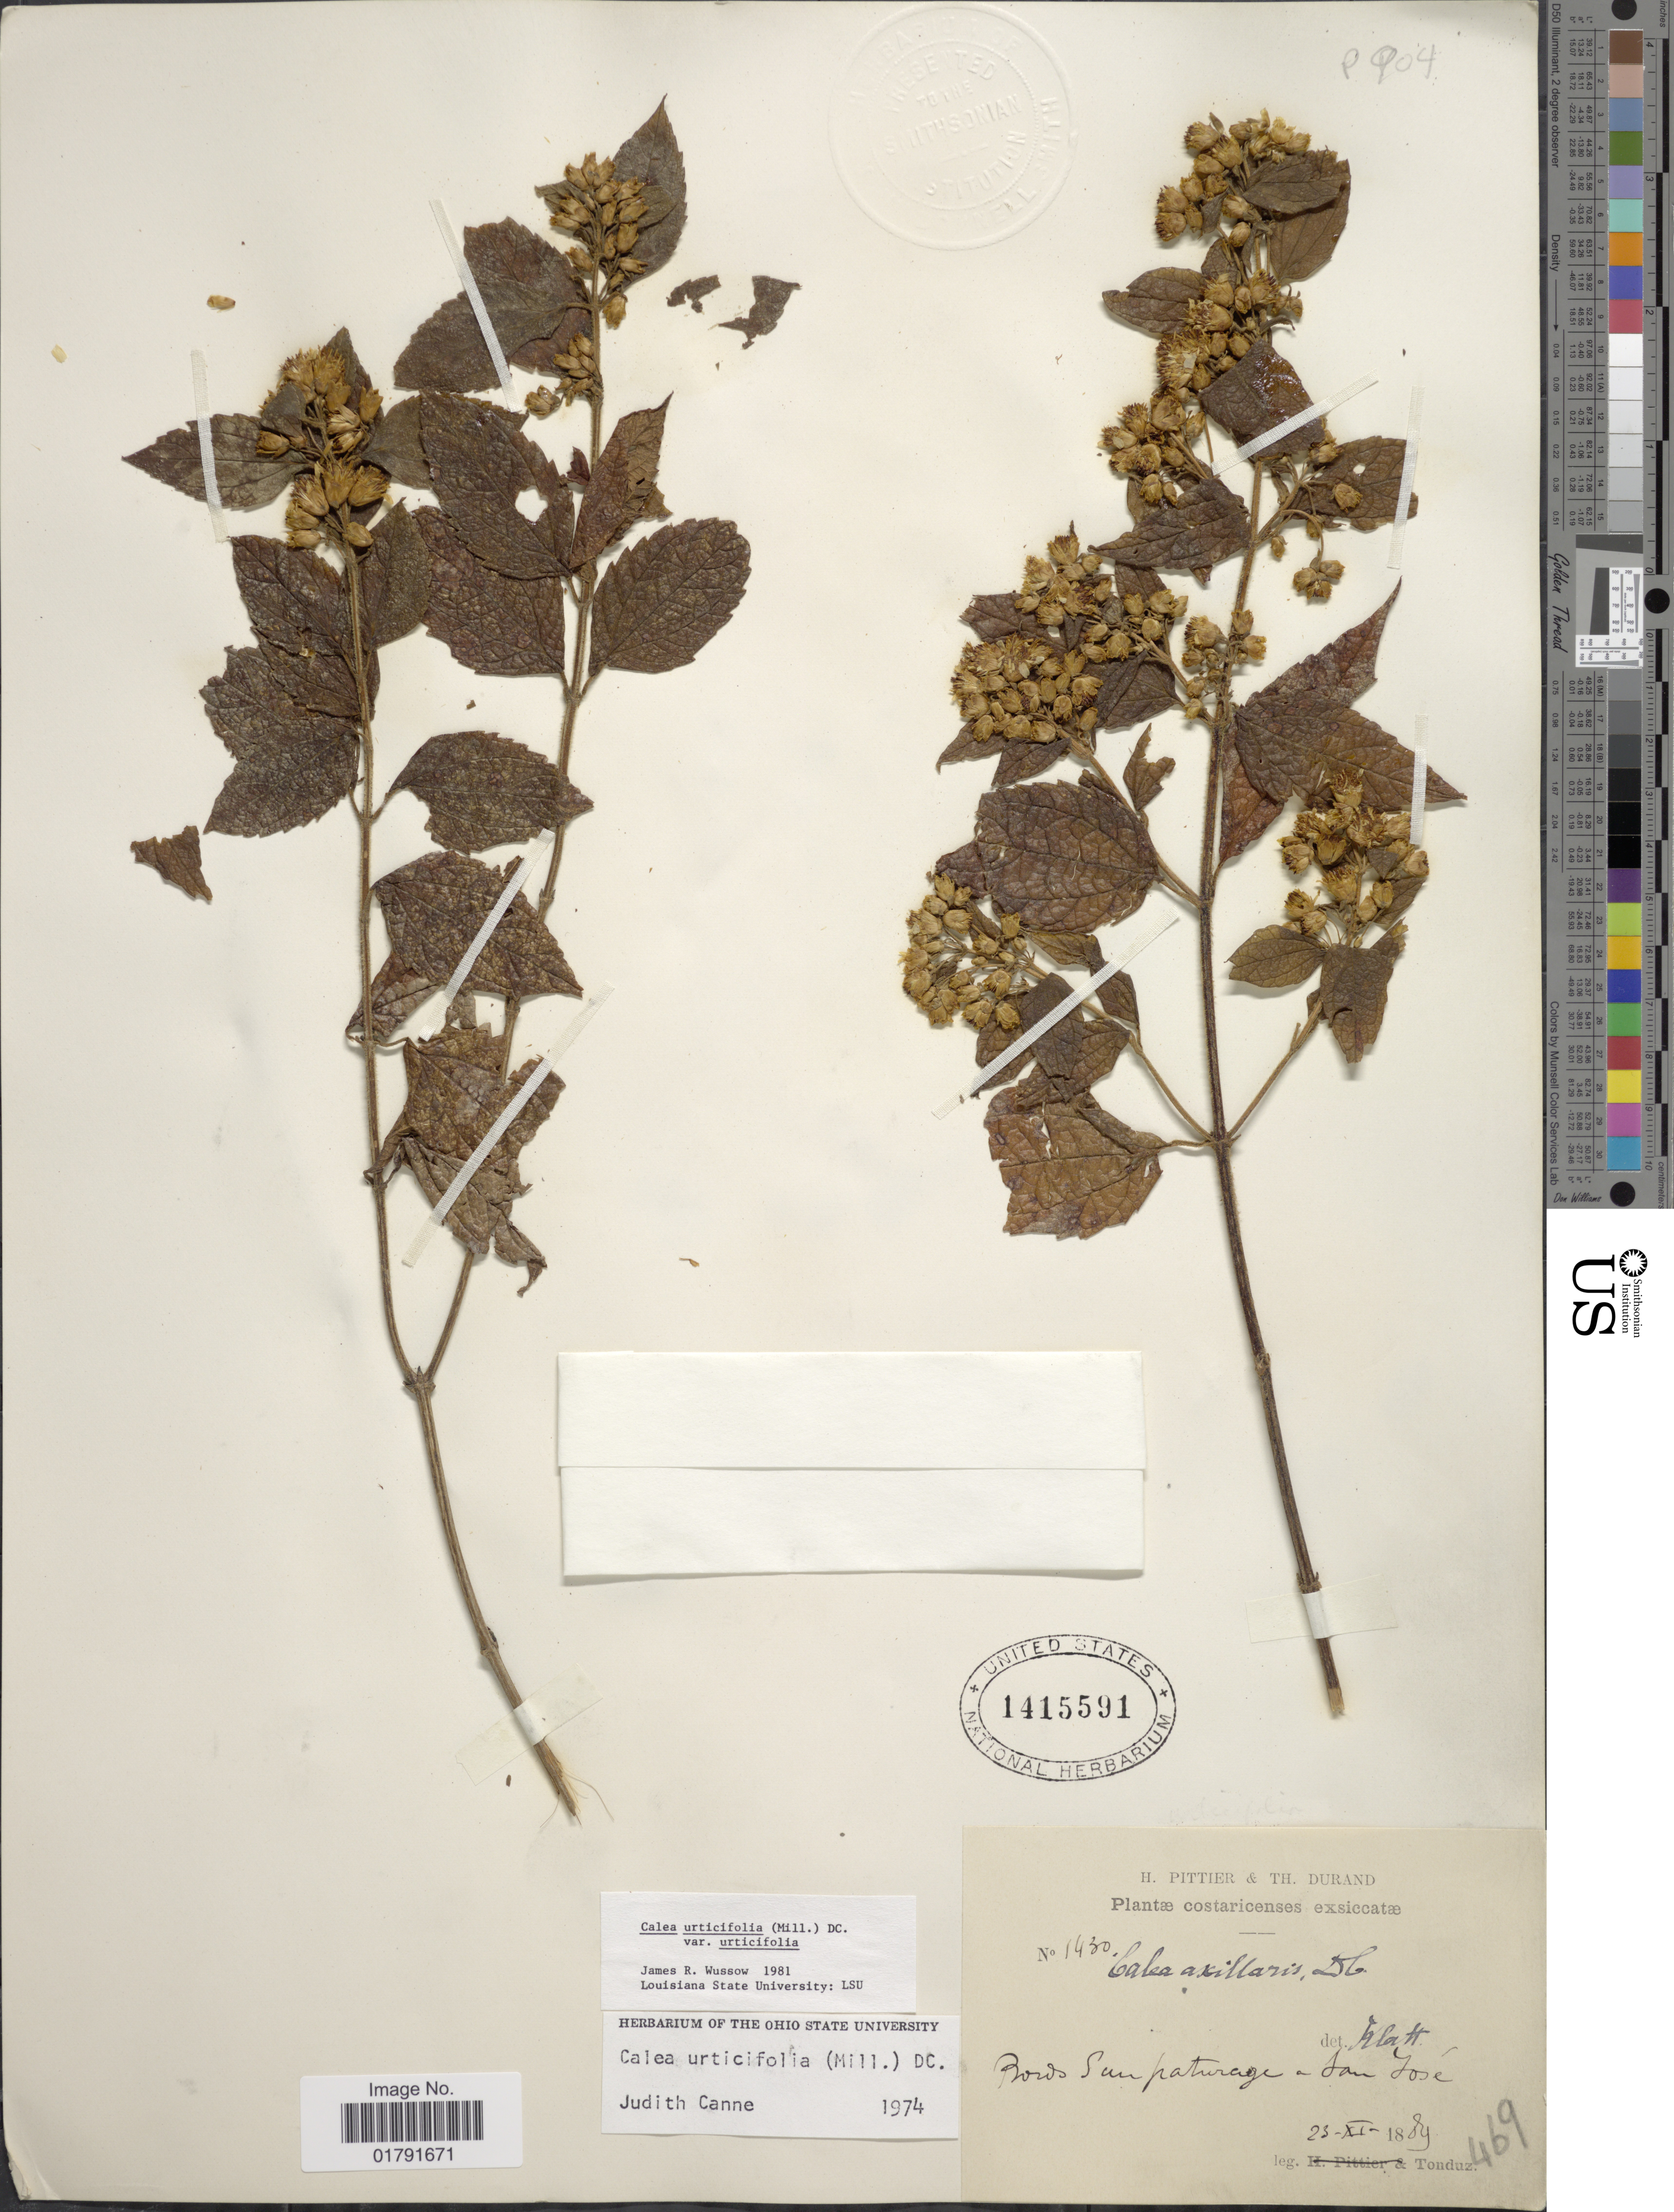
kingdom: Plantae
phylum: Tracheophyta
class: Magnoliopsida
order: Asterales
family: Asteraceae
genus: Calea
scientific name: Calea urticifolia var. urticifolia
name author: (Mill.) DC.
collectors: A. Tonduz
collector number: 469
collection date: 1889-11-25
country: Costa Rica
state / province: San José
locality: Bords San paturage.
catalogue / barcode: US 1415591